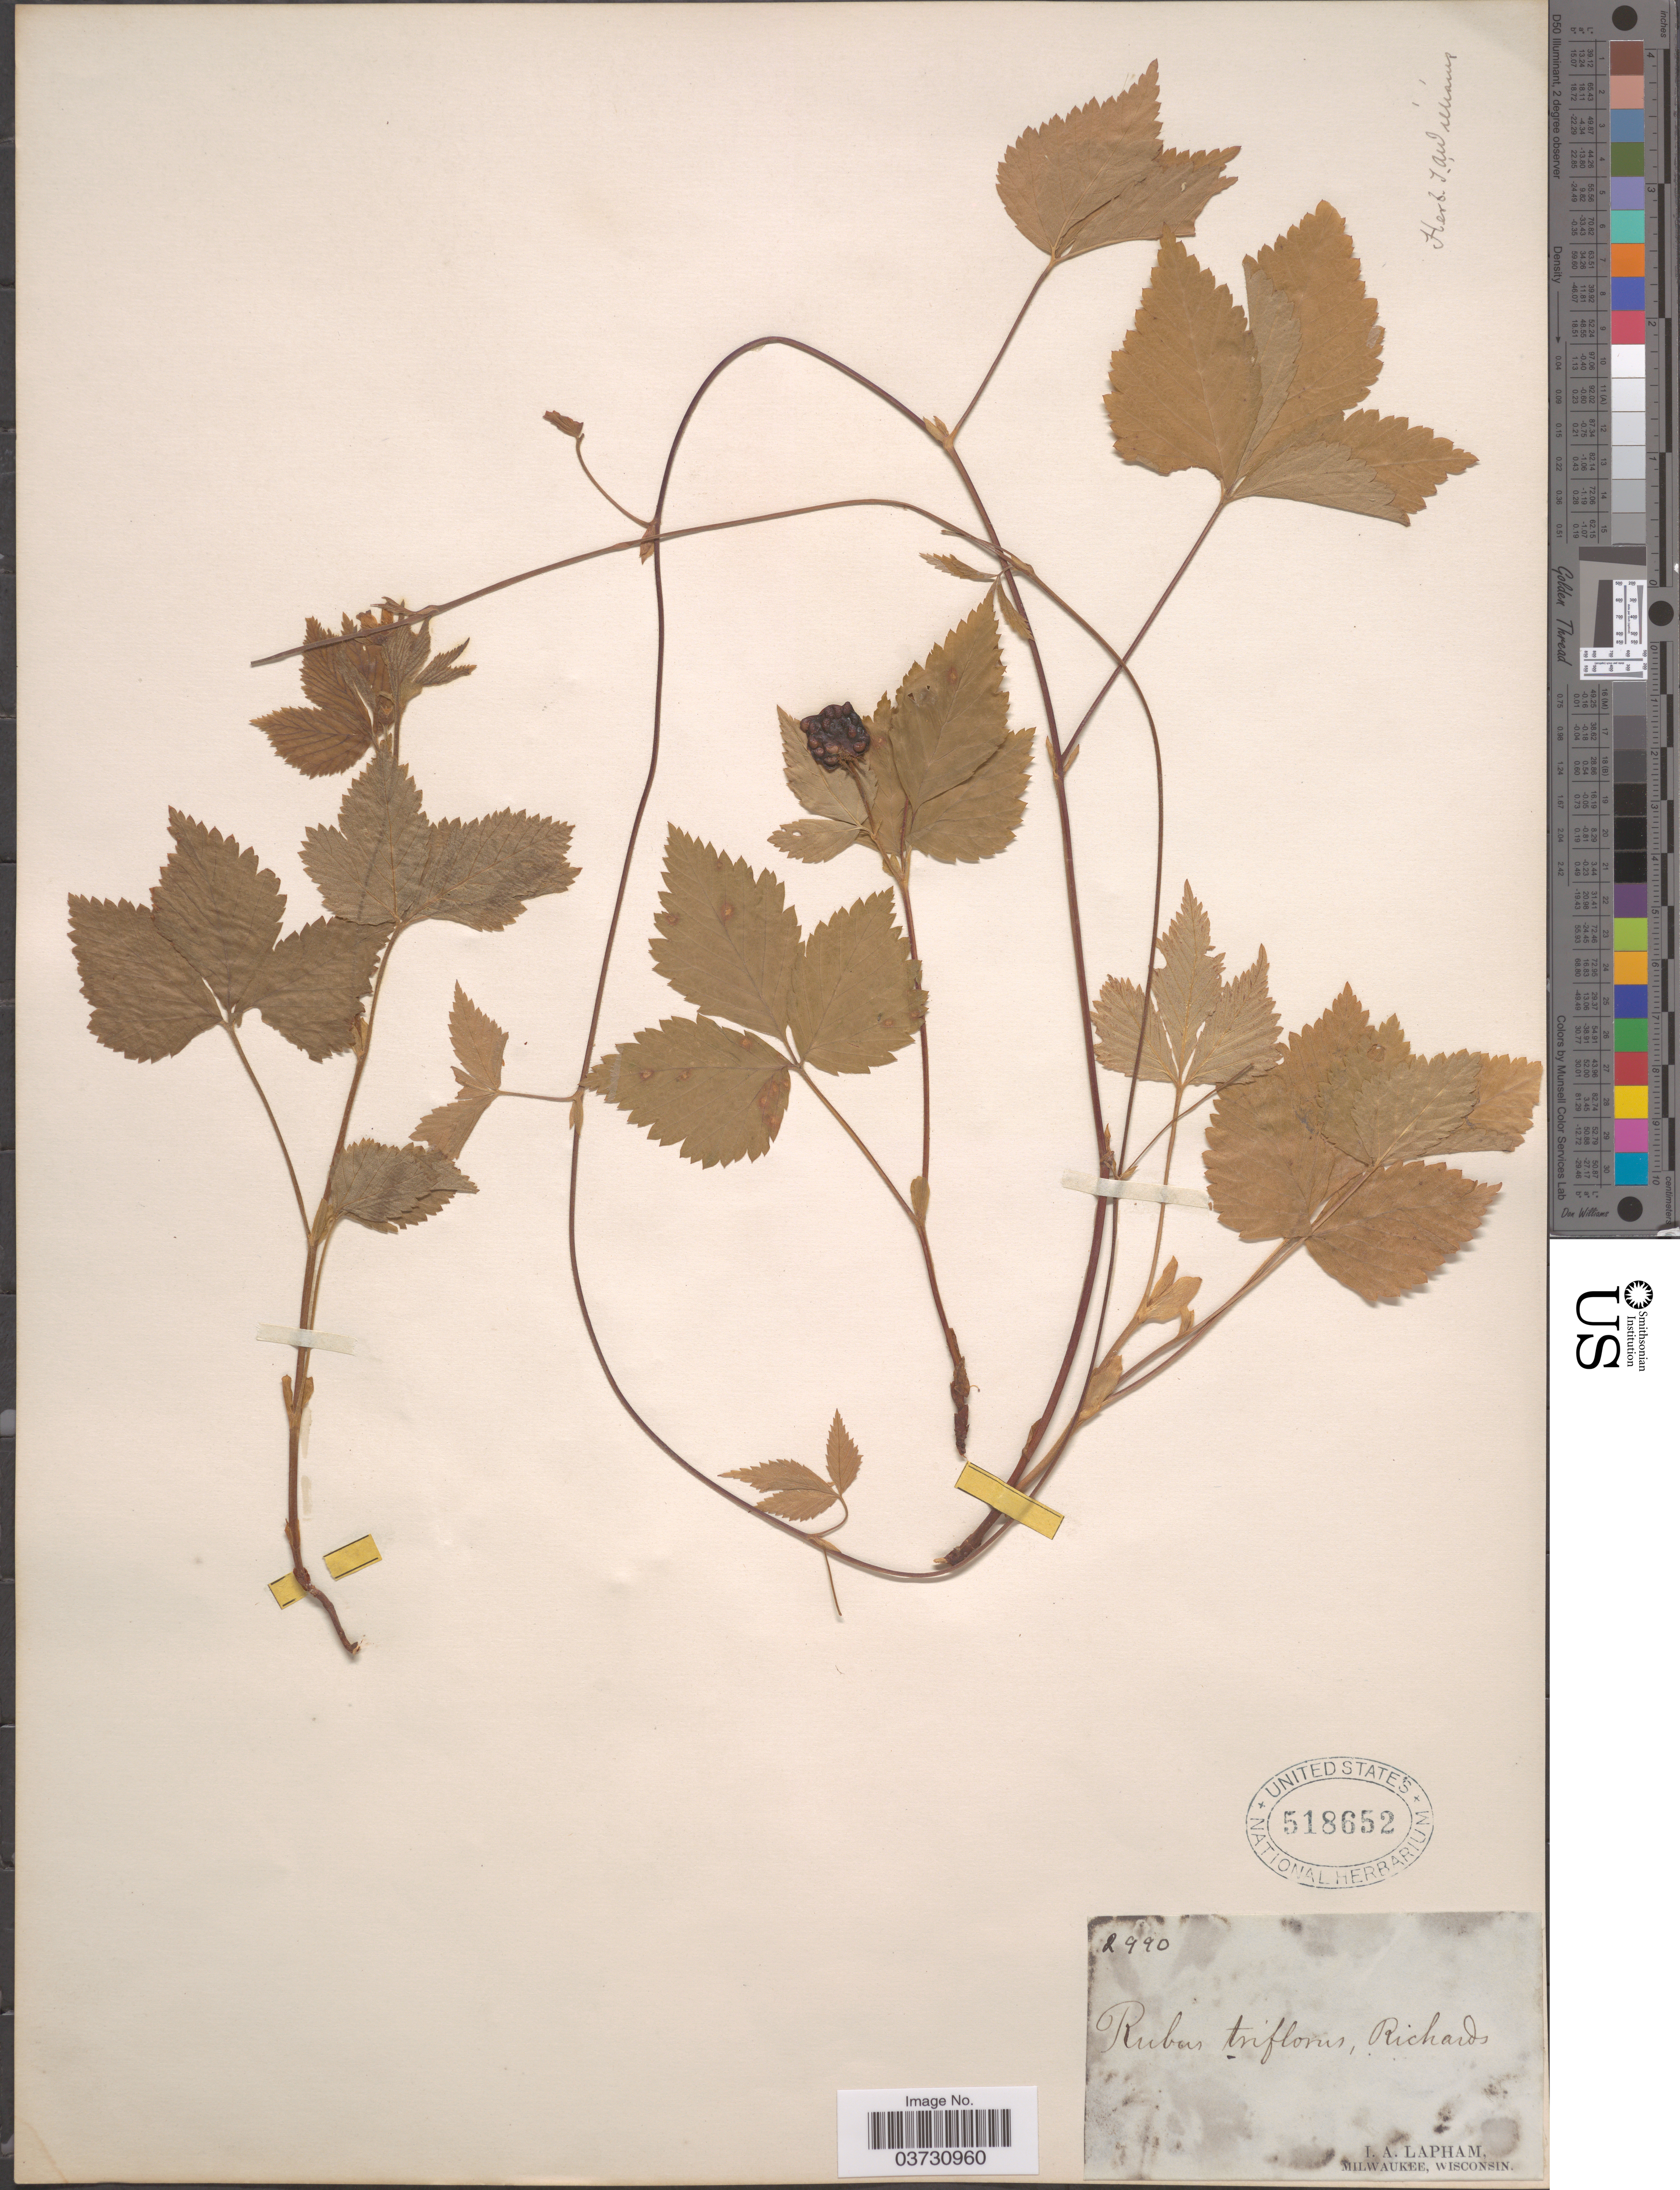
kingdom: Plantae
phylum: Tracheophyta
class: Magnoliopsida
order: Rosales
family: Rosaceae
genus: Rubus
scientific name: Rubus pubescens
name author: Raf.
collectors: I. Lapham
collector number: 2990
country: United States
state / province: Wisconsin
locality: Milwaukee.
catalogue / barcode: US 518652